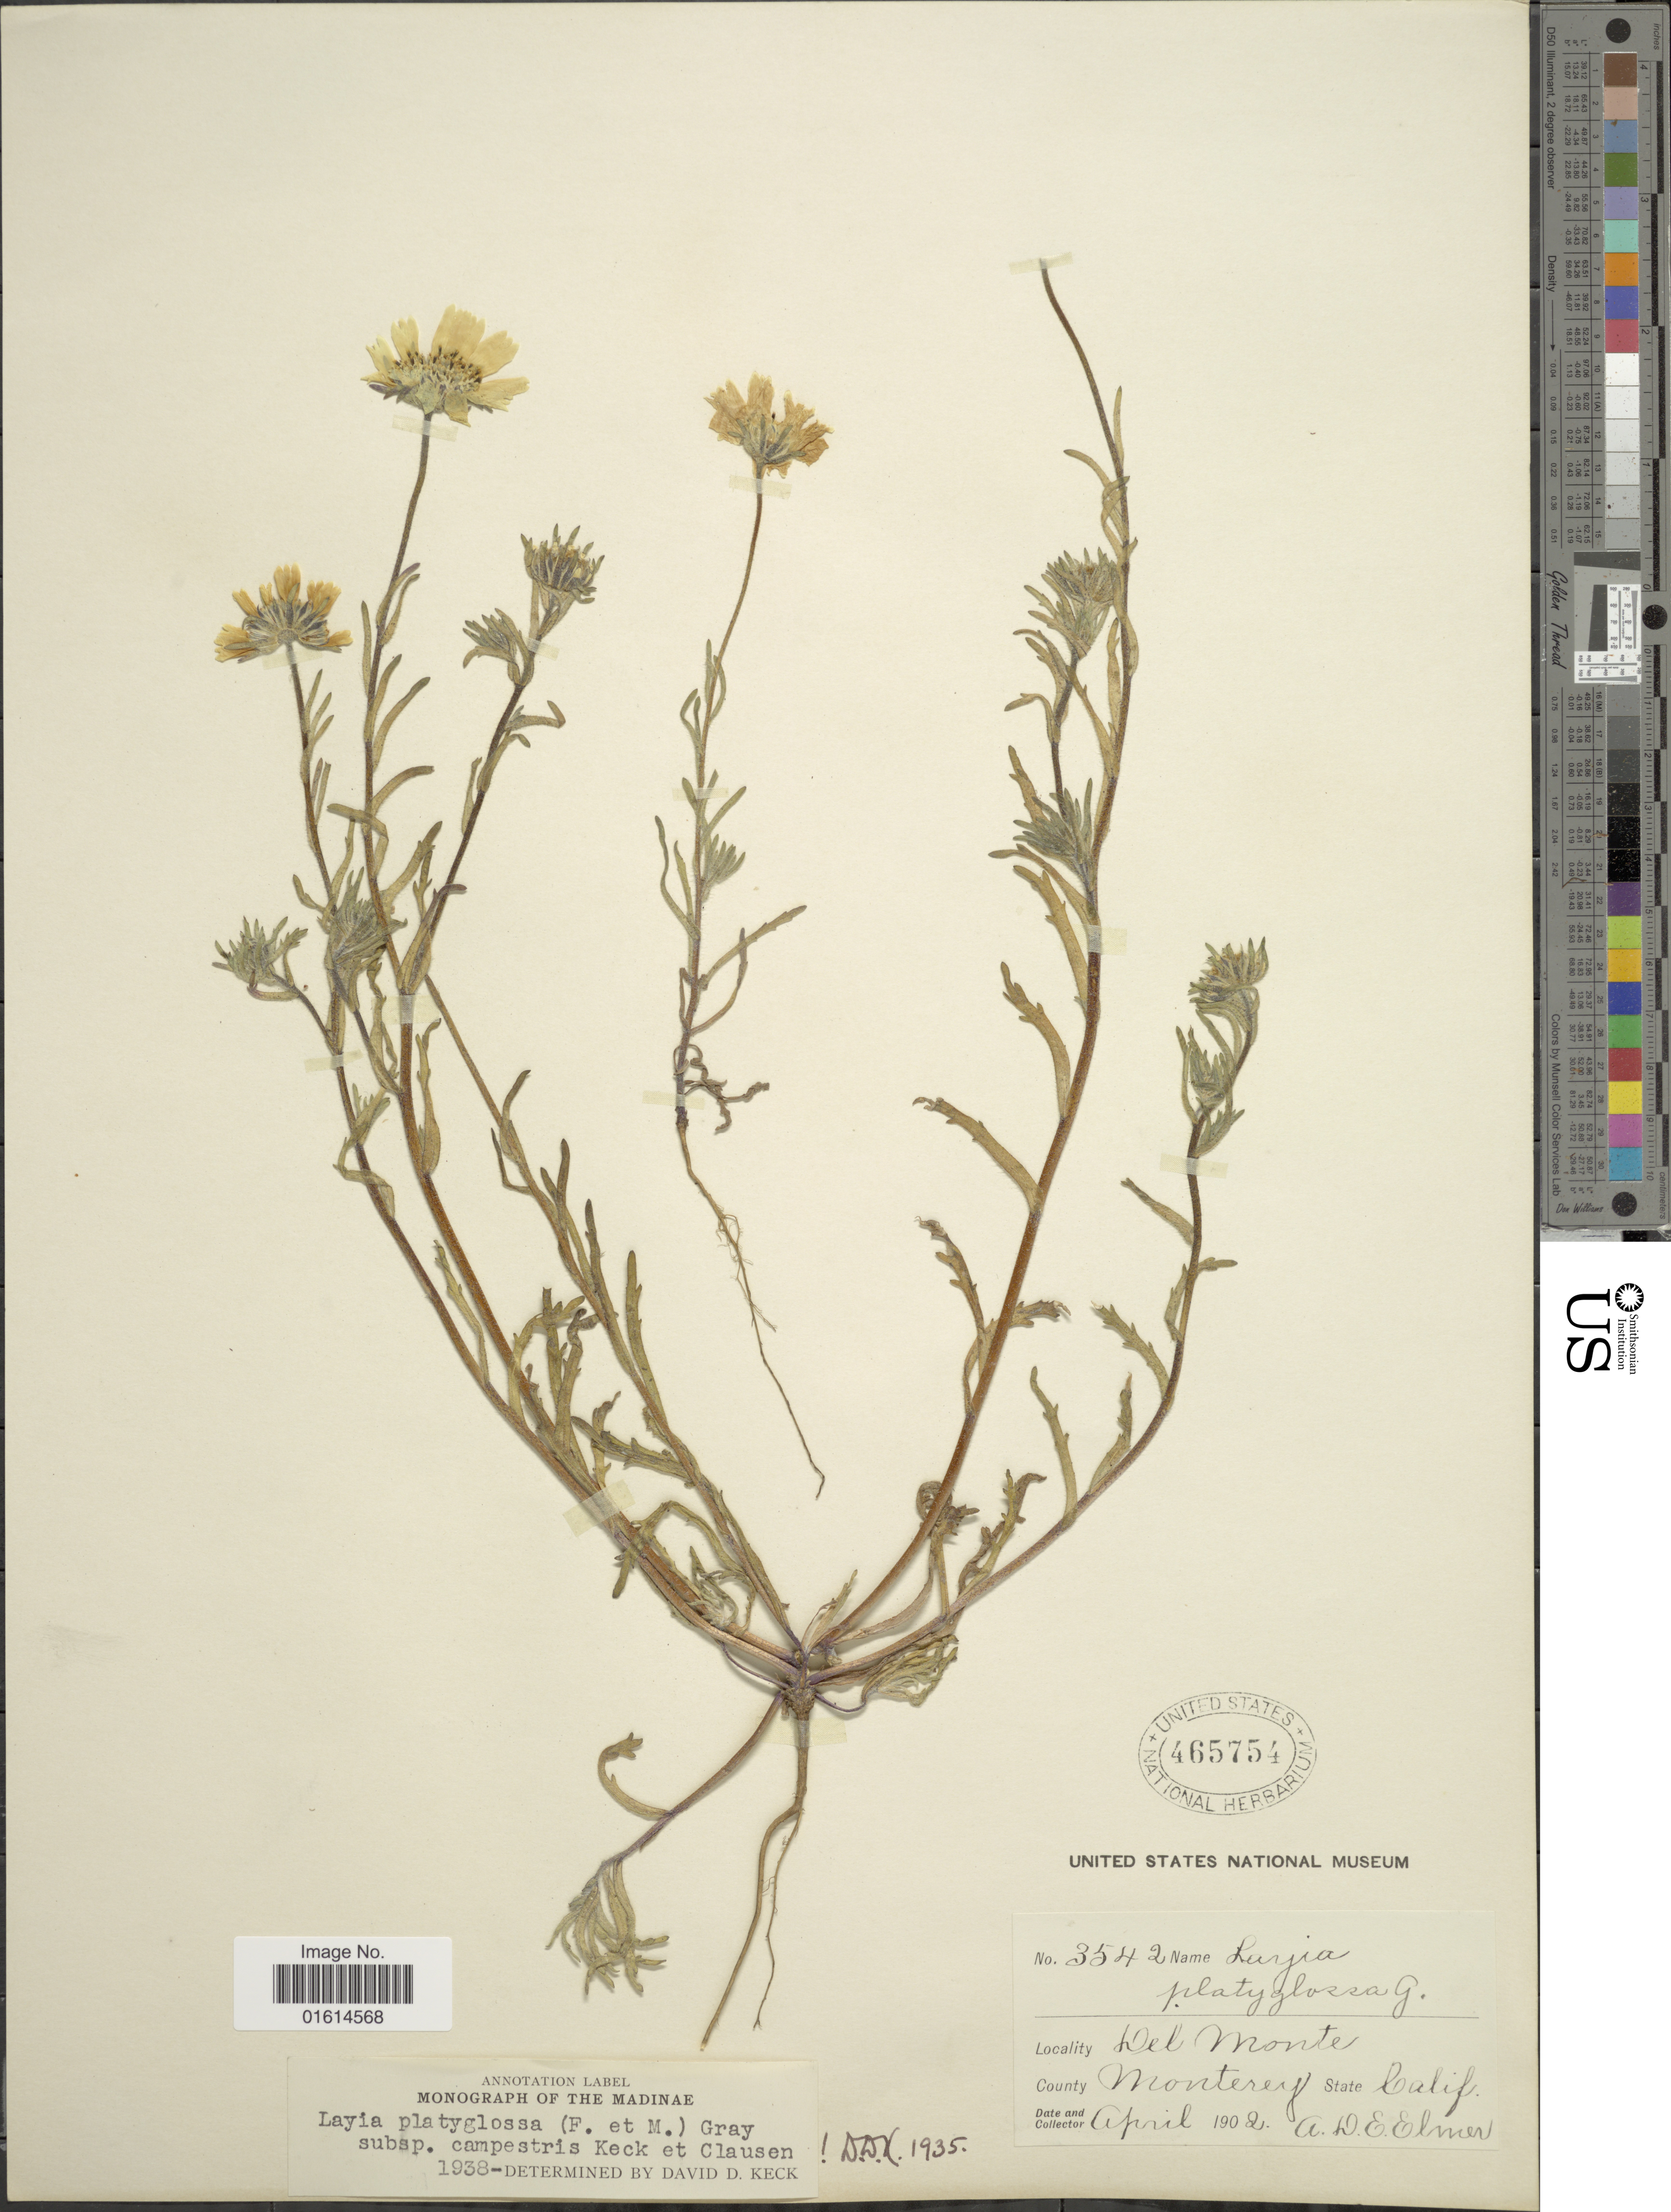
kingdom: Plantae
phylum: Tracheophyta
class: Magnoliopsida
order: Asterales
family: Asteraceae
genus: Layia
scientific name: Layia platyglossa subsp. campestris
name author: D.D. Keck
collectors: A. D. E. Elmer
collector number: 3542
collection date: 1902-04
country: United States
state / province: California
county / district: Monterey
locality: Del Monte, County Monterey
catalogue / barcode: US 465754